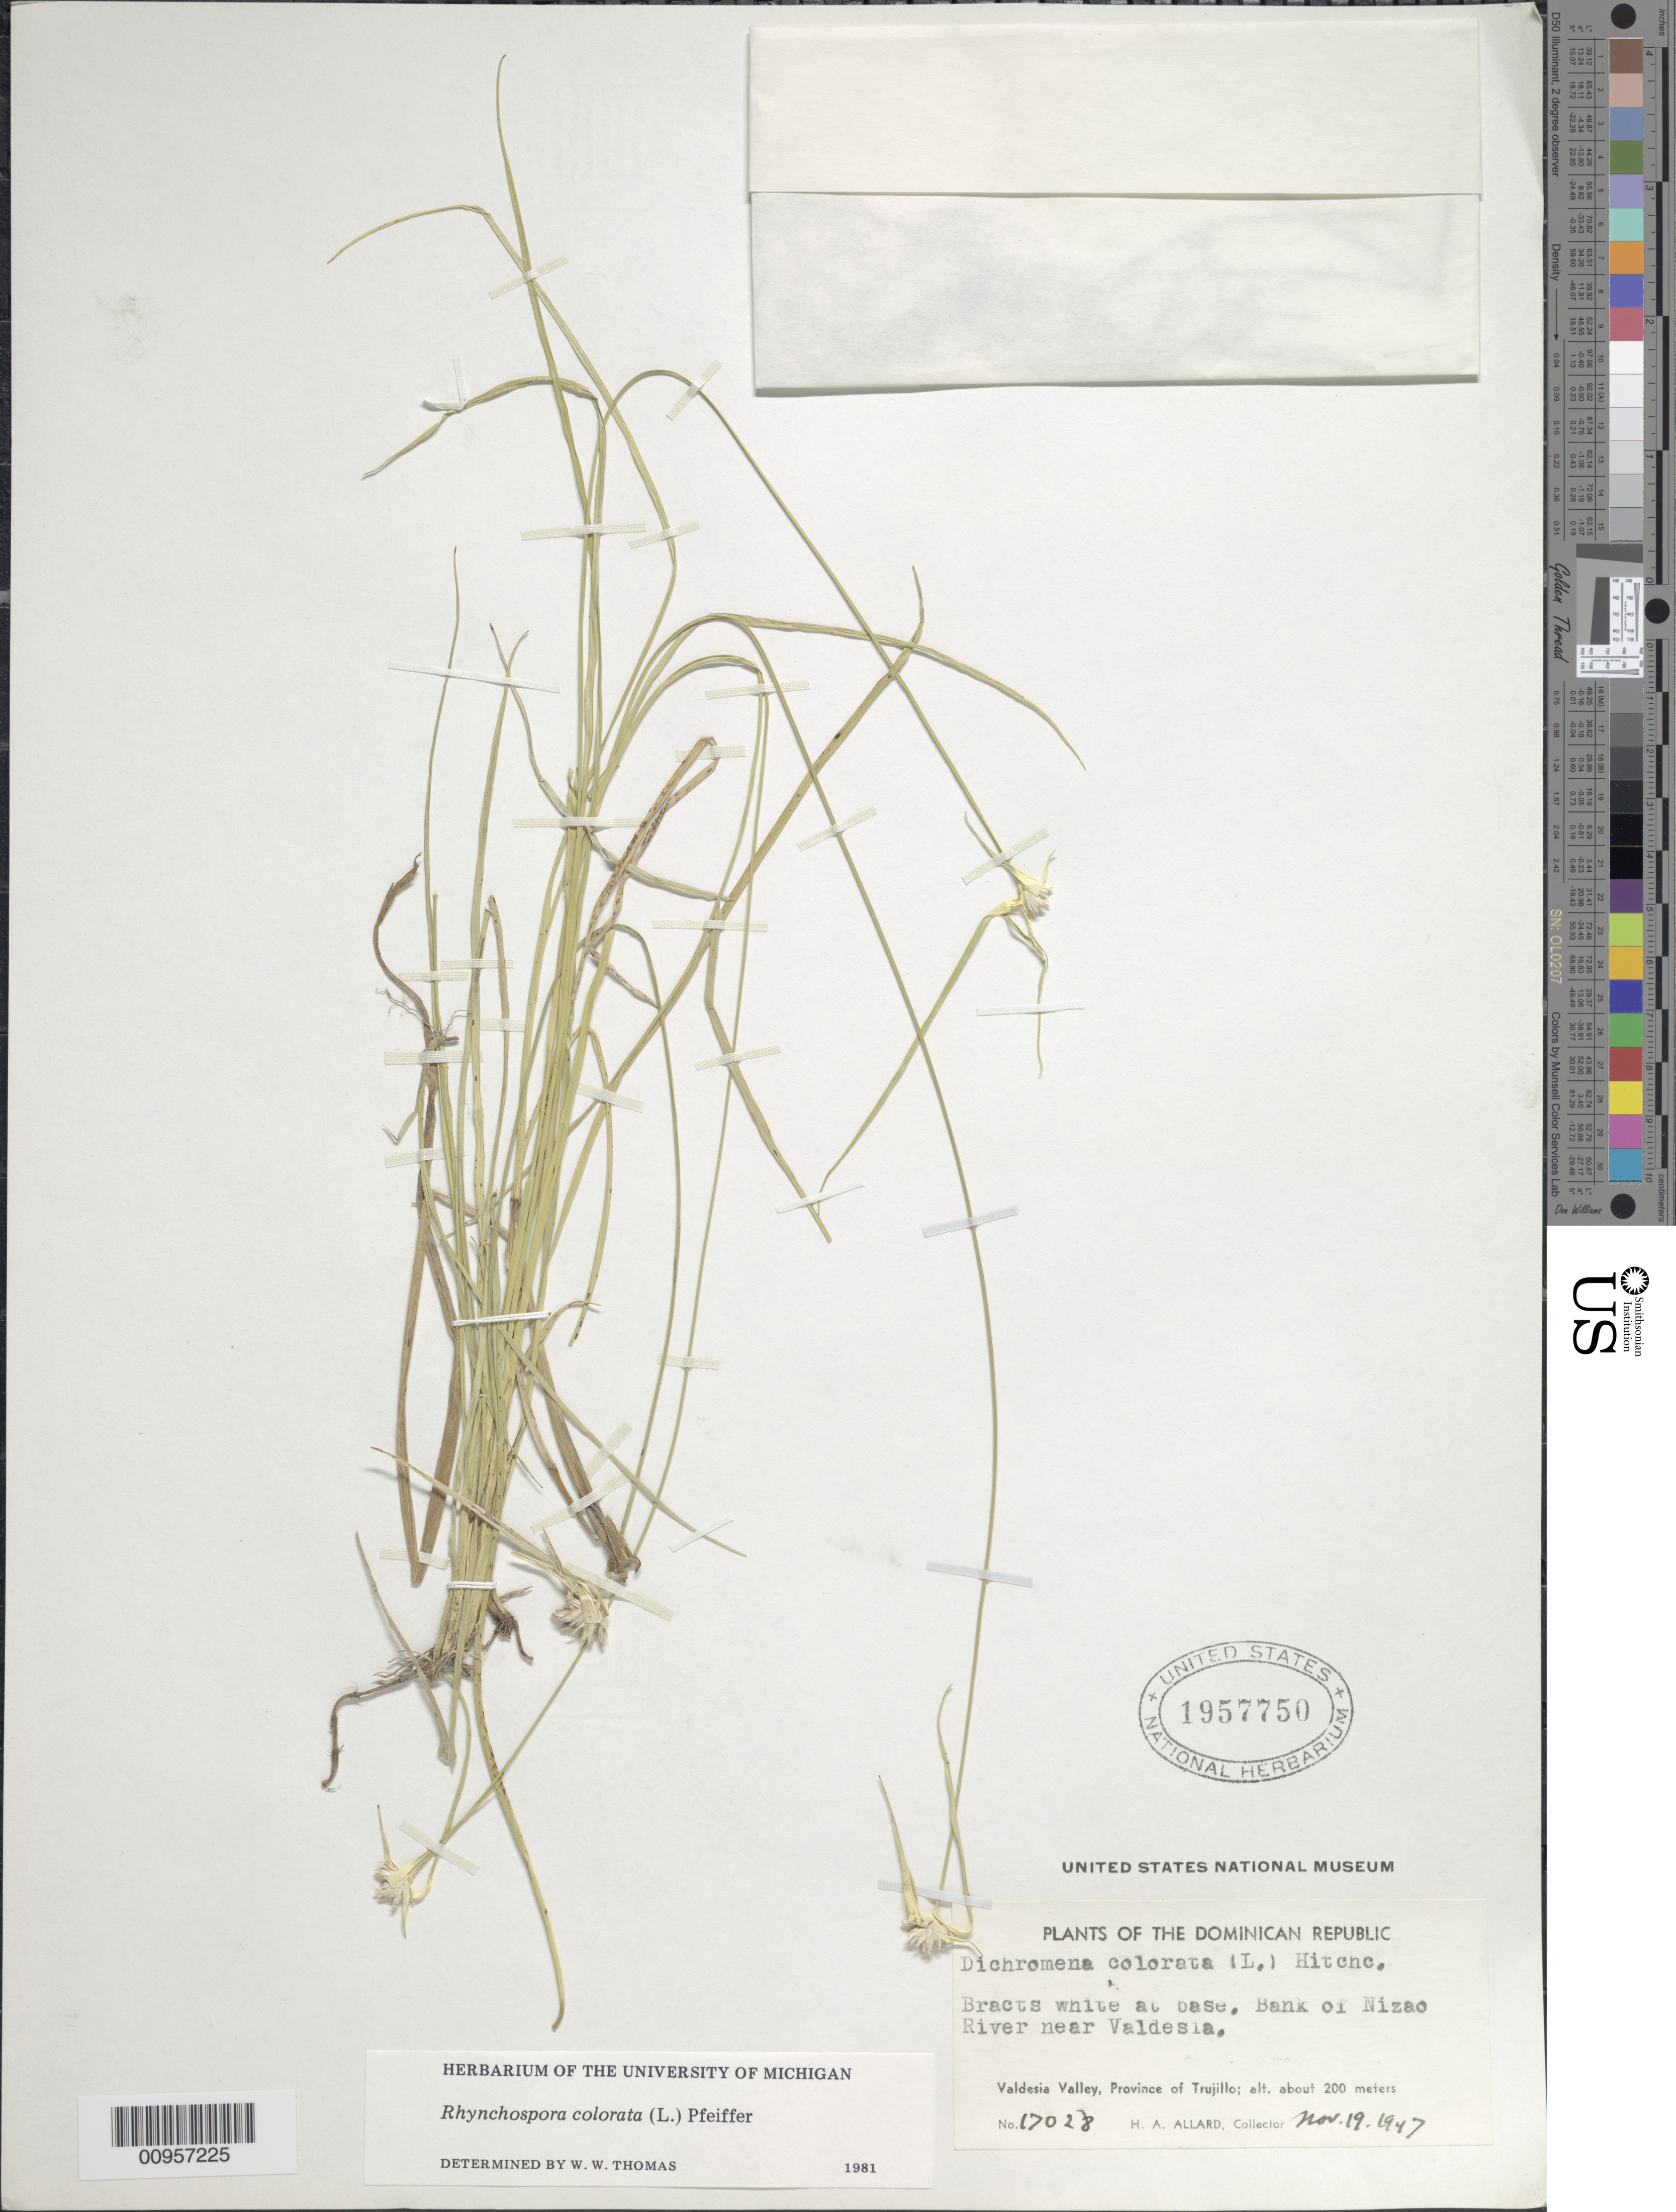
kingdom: Plantae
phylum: Tracheophyta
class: Liliopsida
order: Poales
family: Cyperaceae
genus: Rhynchospora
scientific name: Rhynchospora colorata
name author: (L.) H. Pfeiff.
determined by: Thomas, W. W., (NY), New York Botanical Garden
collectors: H. A. Allard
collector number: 17028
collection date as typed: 19 Nov 1947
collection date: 1947-11-19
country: Dominican Republic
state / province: Santo Domingo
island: Hispaniola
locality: Valdesia Valley, bank of Nizao River near Valdesia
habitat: Bank of river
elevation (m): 200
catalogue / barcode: US 1957750